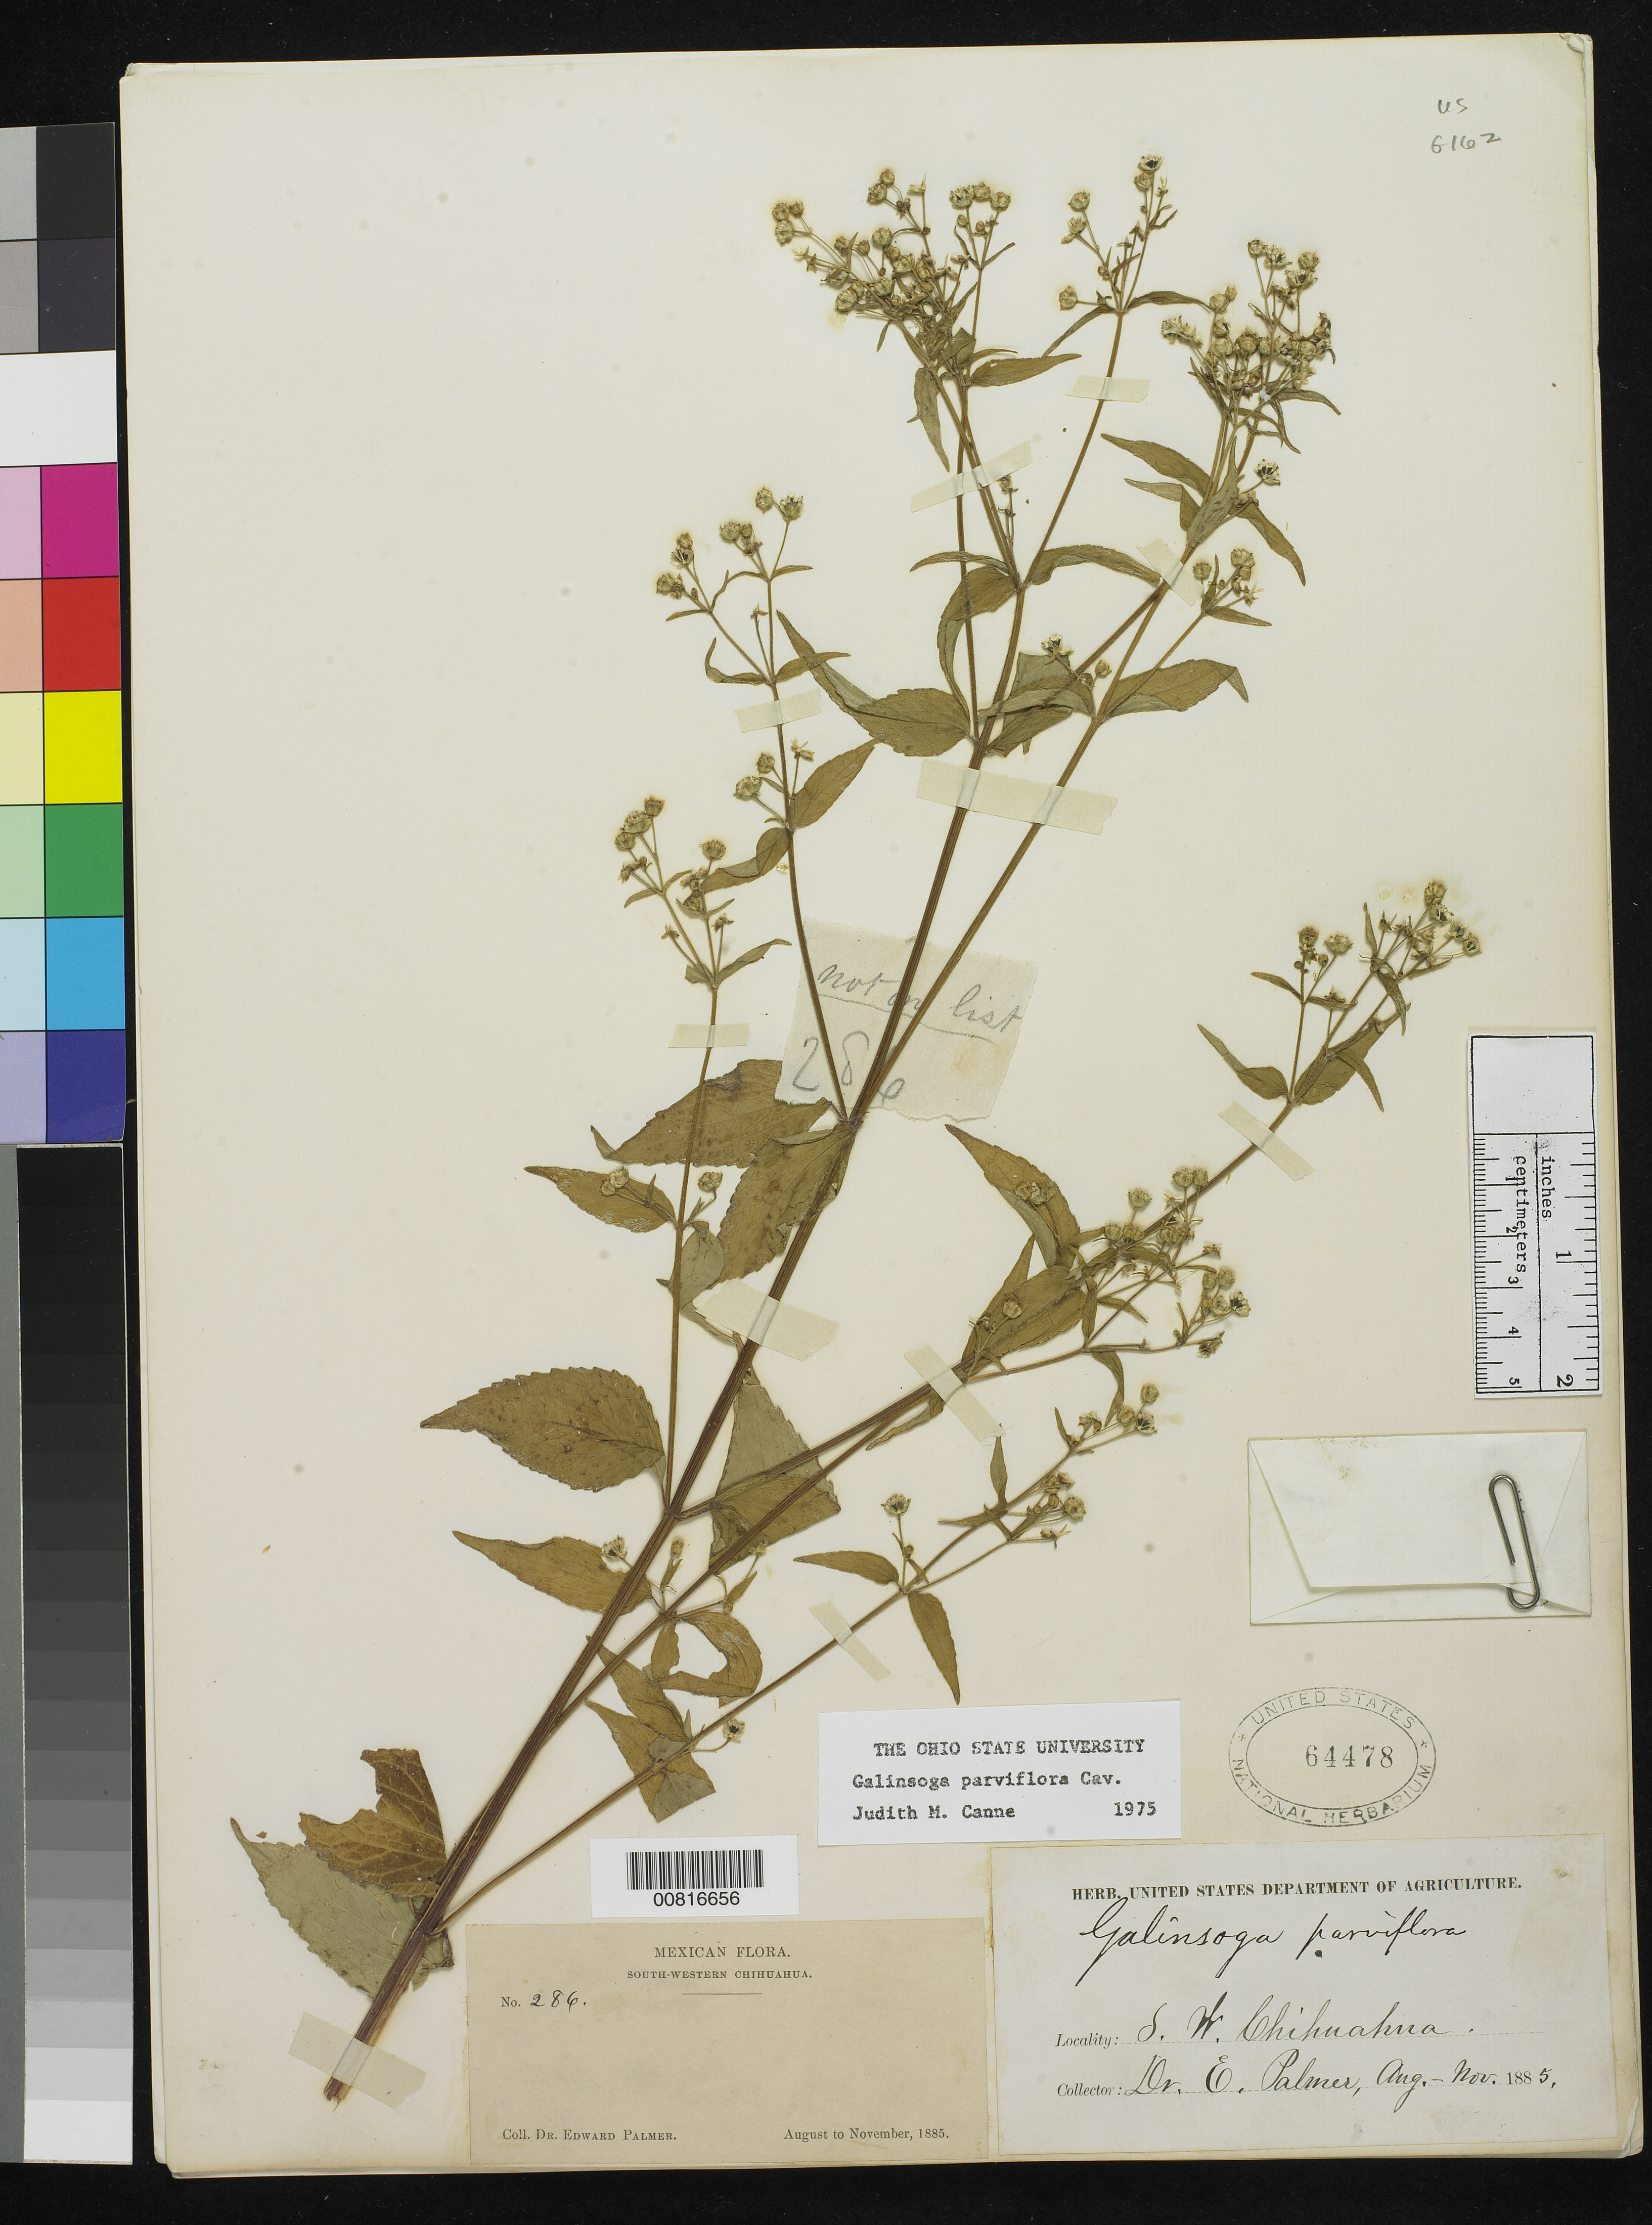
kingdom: Plantae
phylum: Tracheophyta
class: Magnoliopsida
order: Asterales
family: Asteraceae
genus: Galinsoga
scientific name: Galinsoga parviflora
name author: Cav.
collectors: E. Palmer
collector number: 286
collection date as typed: Aug 1885 to -- Nov 1885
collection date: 1885-08/1885-11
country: Mexico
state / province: Chihuahua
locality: SW Chihuahua.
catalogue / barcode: US 64478